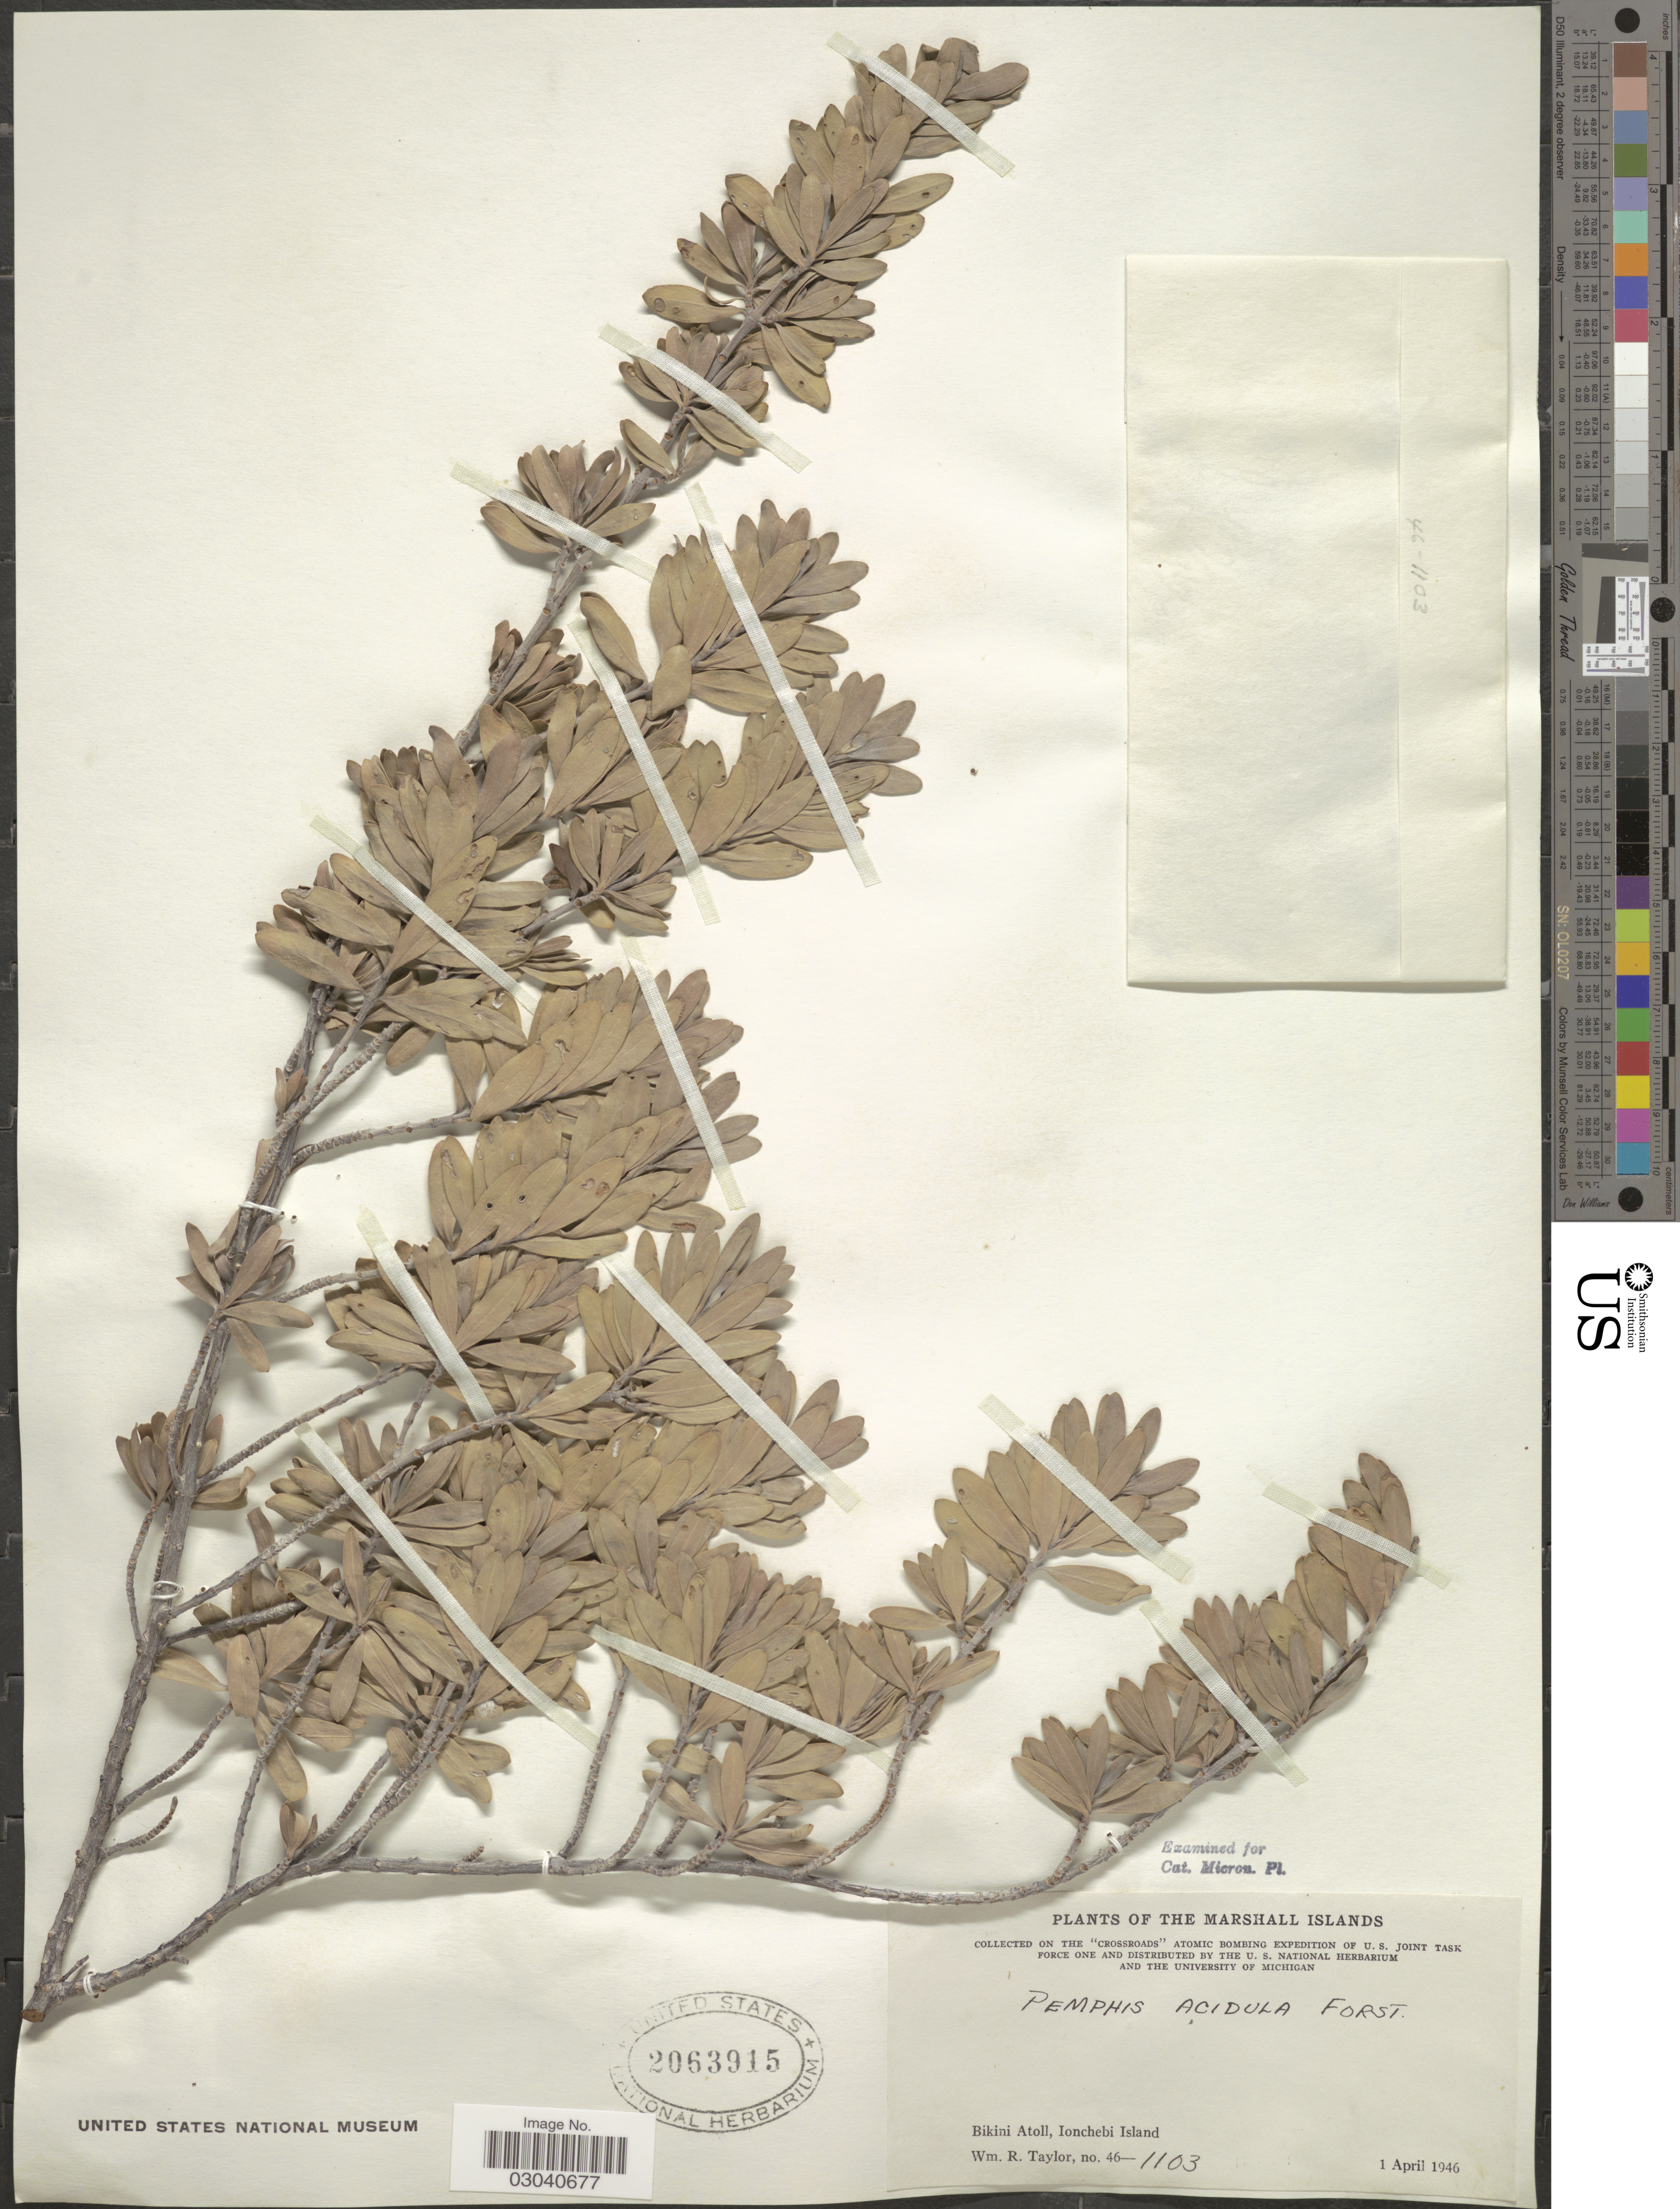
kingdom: Plantae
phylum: Tracheophyta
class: Magnoliopsida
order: Myrtales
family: Lythraceae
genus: Pemphis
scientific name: Pemphis acidula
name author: J.R. Forst. & G. Forst.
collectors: W. R. Taylor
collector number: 46-1103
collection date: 1946-04-01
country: Marshall Islands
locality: Bikini Atoll, Ionchebi Island.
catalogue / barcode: US 2063915